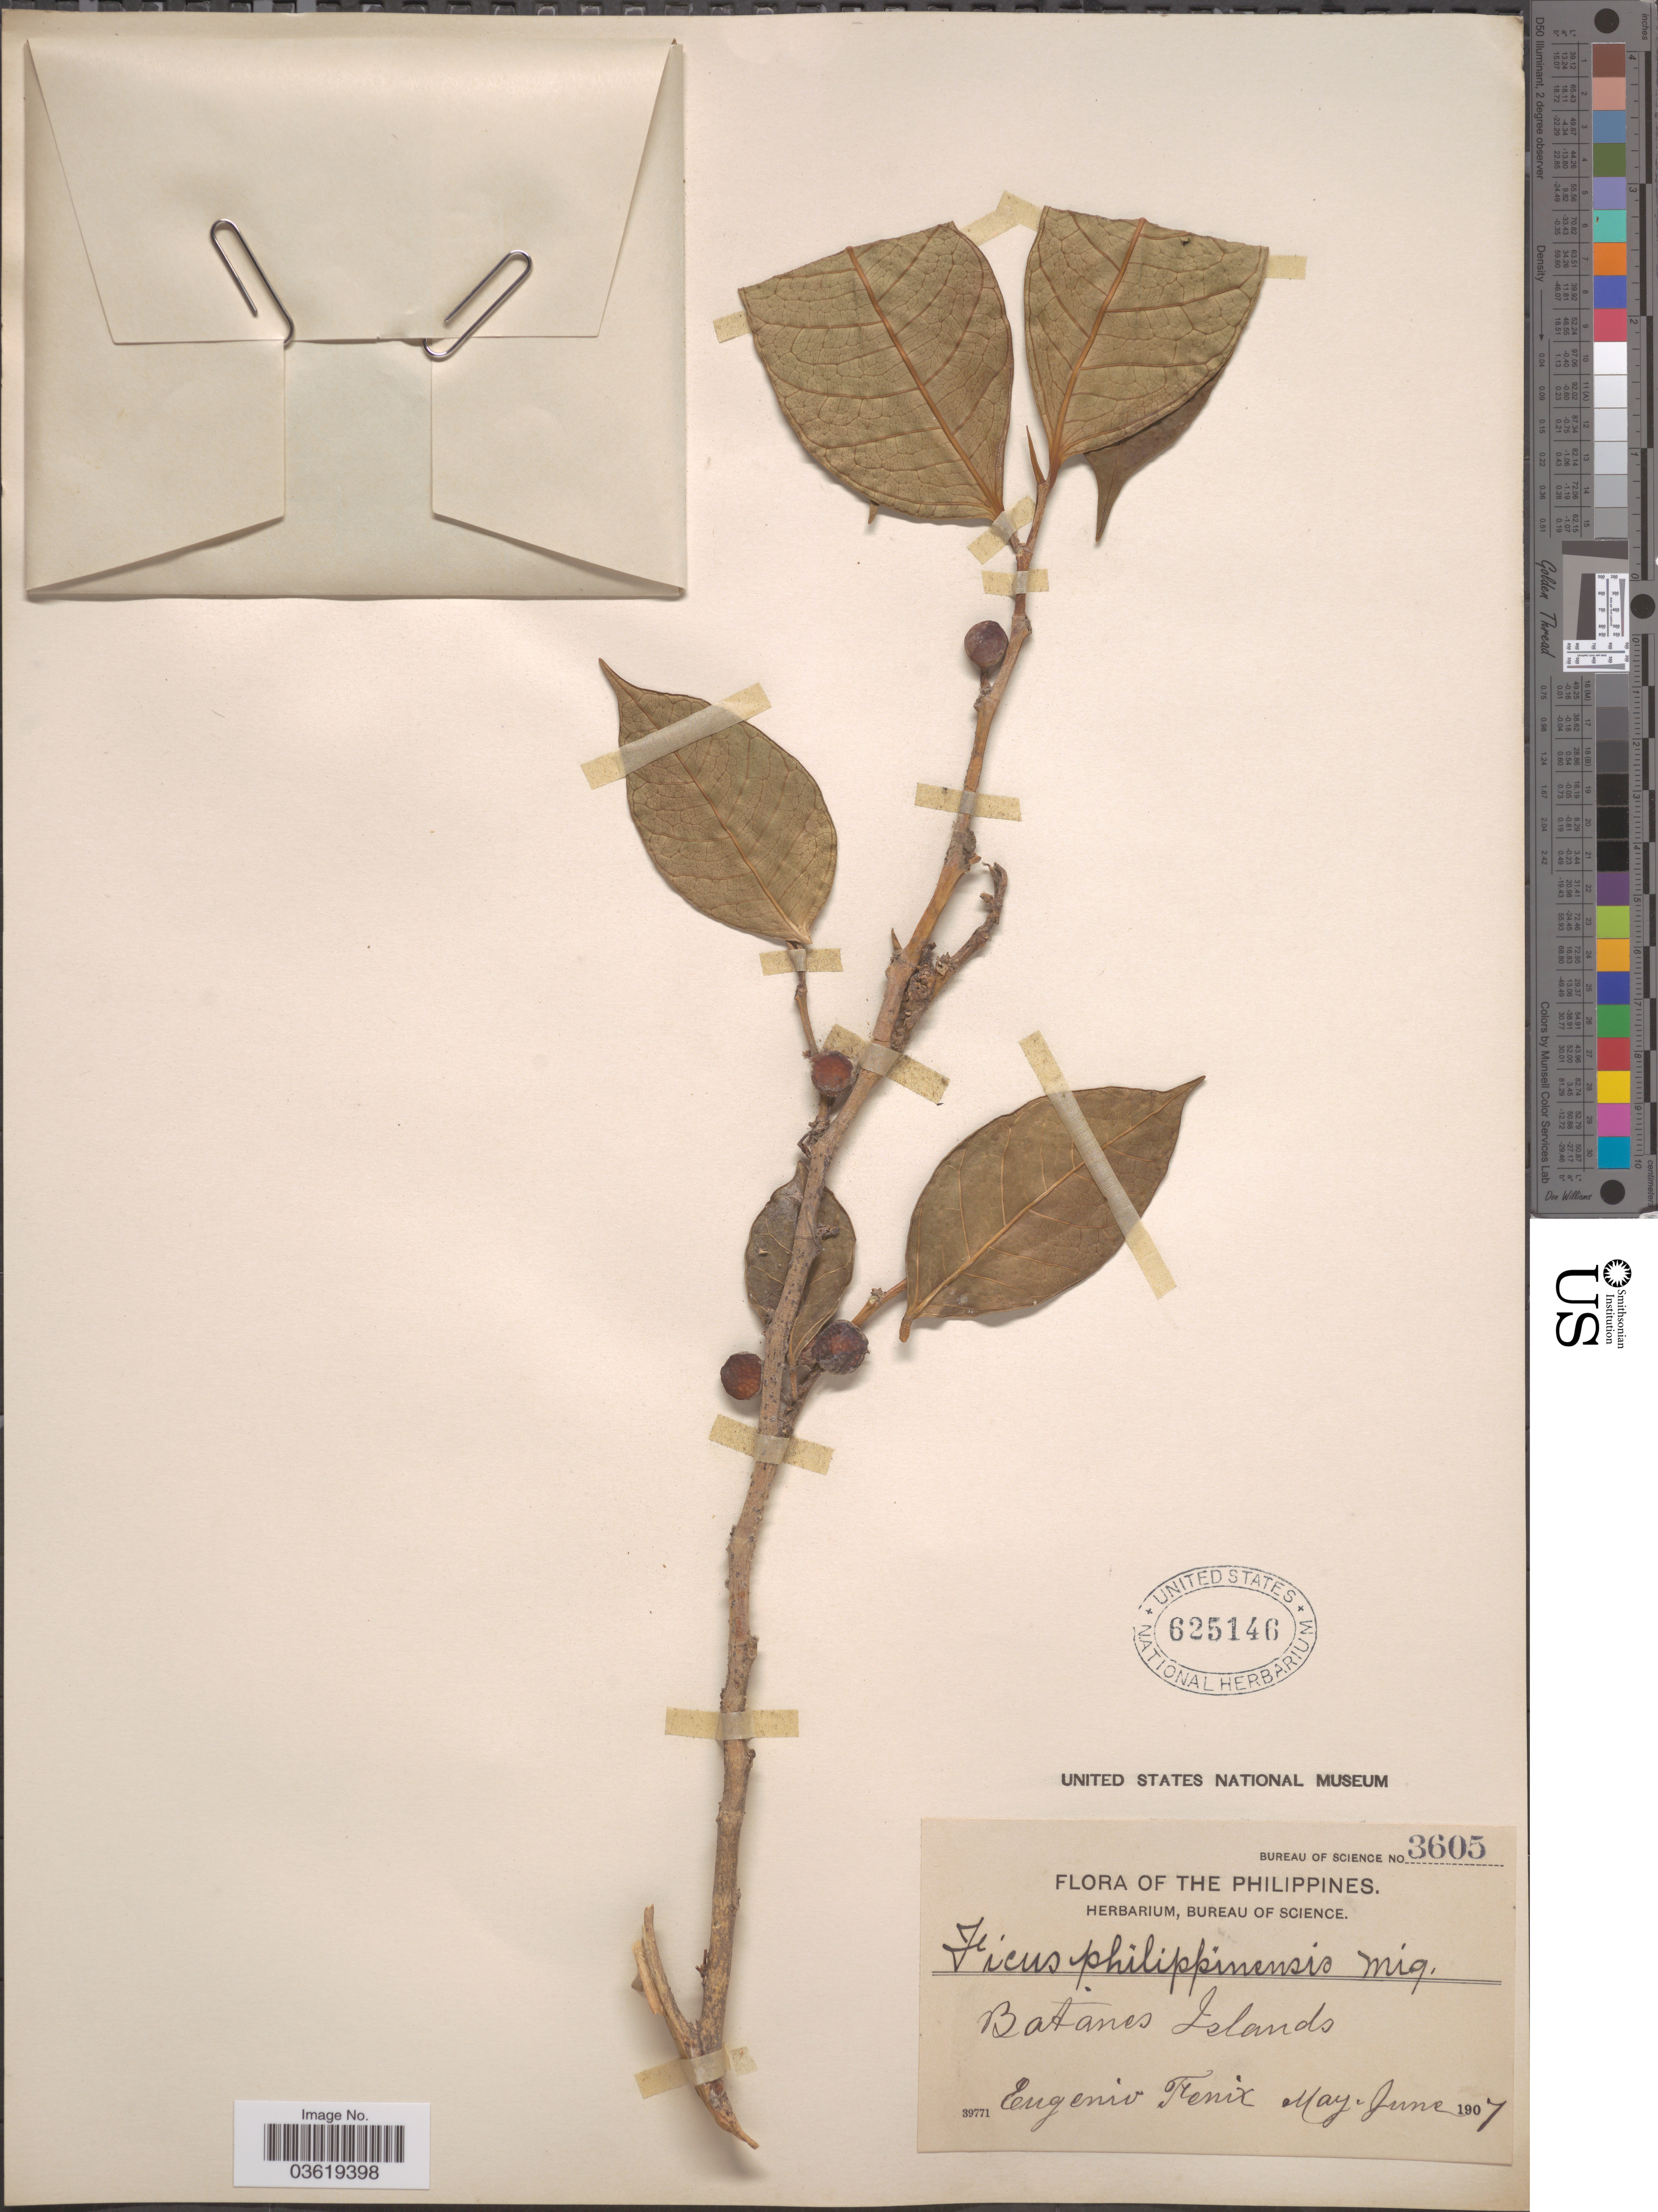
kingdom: Plantae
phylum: Tracheophyta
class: Magnoliopsida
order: Rosales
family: Moraceae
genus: Ficus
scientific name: Ficus philippinensis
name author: Miq.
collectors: E. Fénix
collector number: Bureau of Science 3605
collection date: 1907-05/1907-06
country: Philippines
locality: Batanes Islands.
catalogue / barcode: US 625146